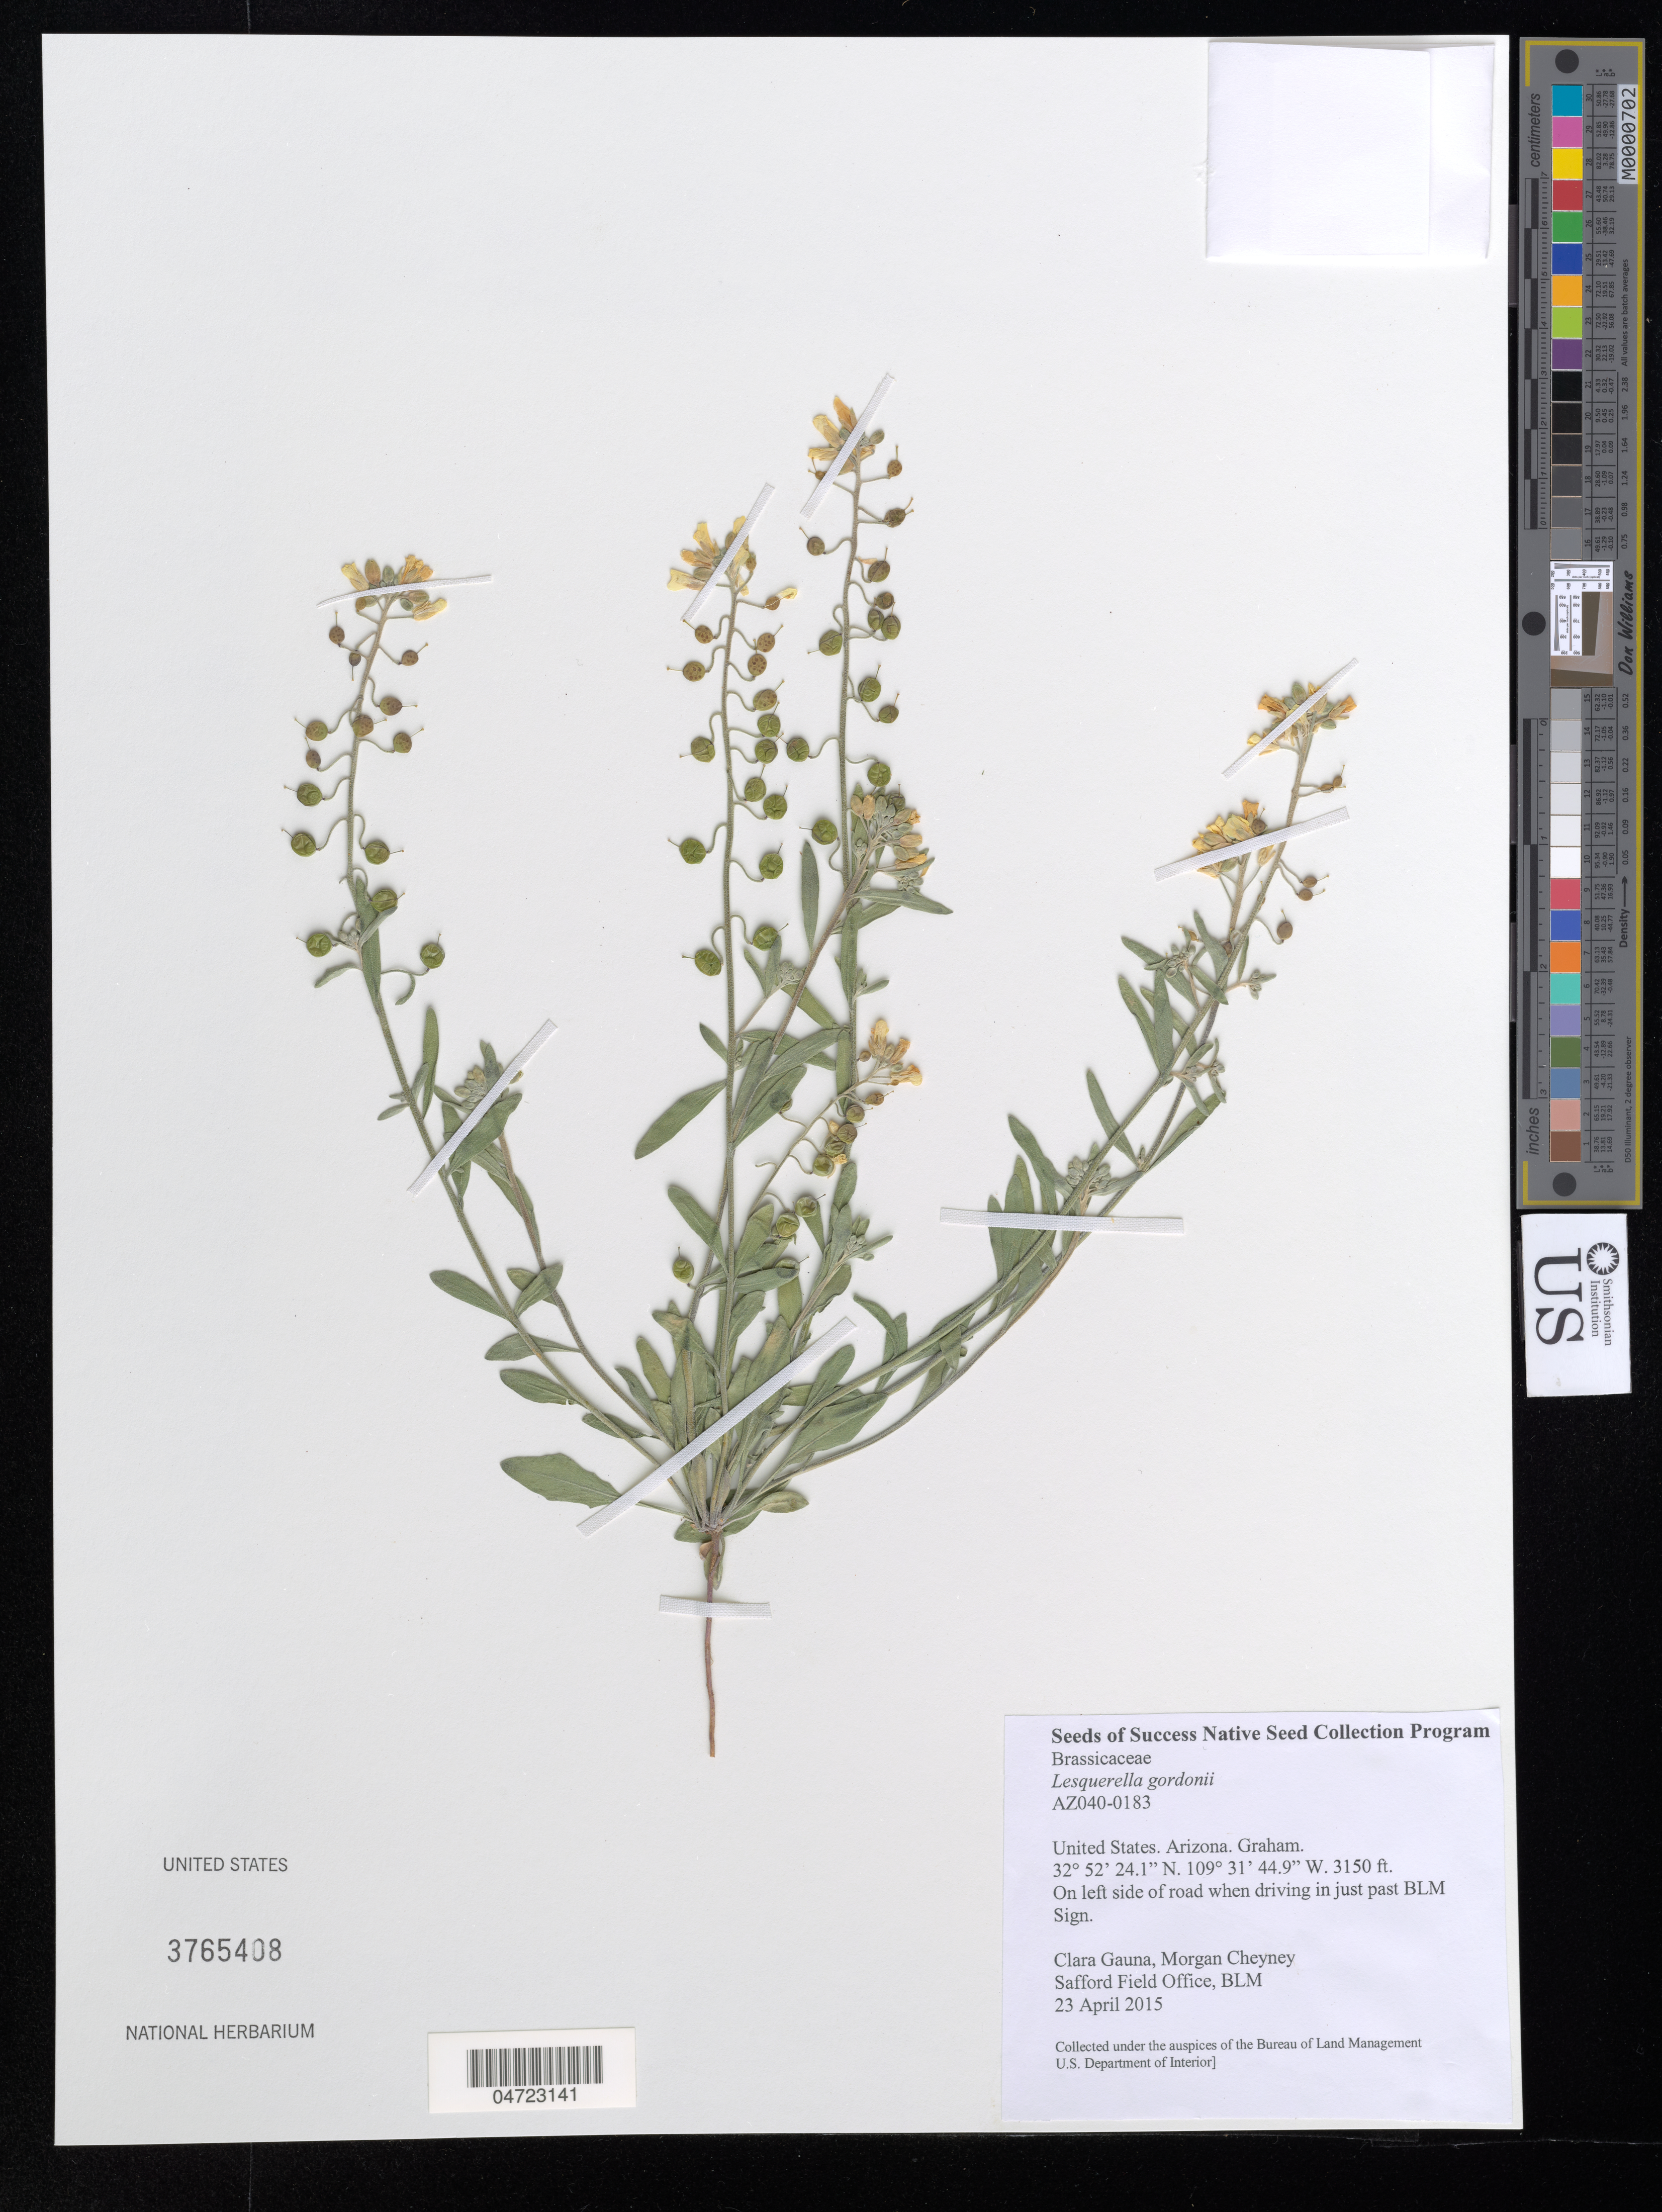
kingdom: Plantae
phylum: Tracheophyta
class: Magnoliopsida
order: Brassicales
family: Brassicaceae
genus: Lesquerella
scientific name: Lesquerella gordonii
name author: (A. Gray) S. Watson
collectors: C. Gauna & M. Cheyney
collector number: AZ040-0183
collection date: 2015-04-23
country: United States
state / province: Arizona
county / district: Graham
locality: Graham. On left side of road when driving in just past BLM Sign.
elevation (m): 960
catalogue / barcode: US 3765408